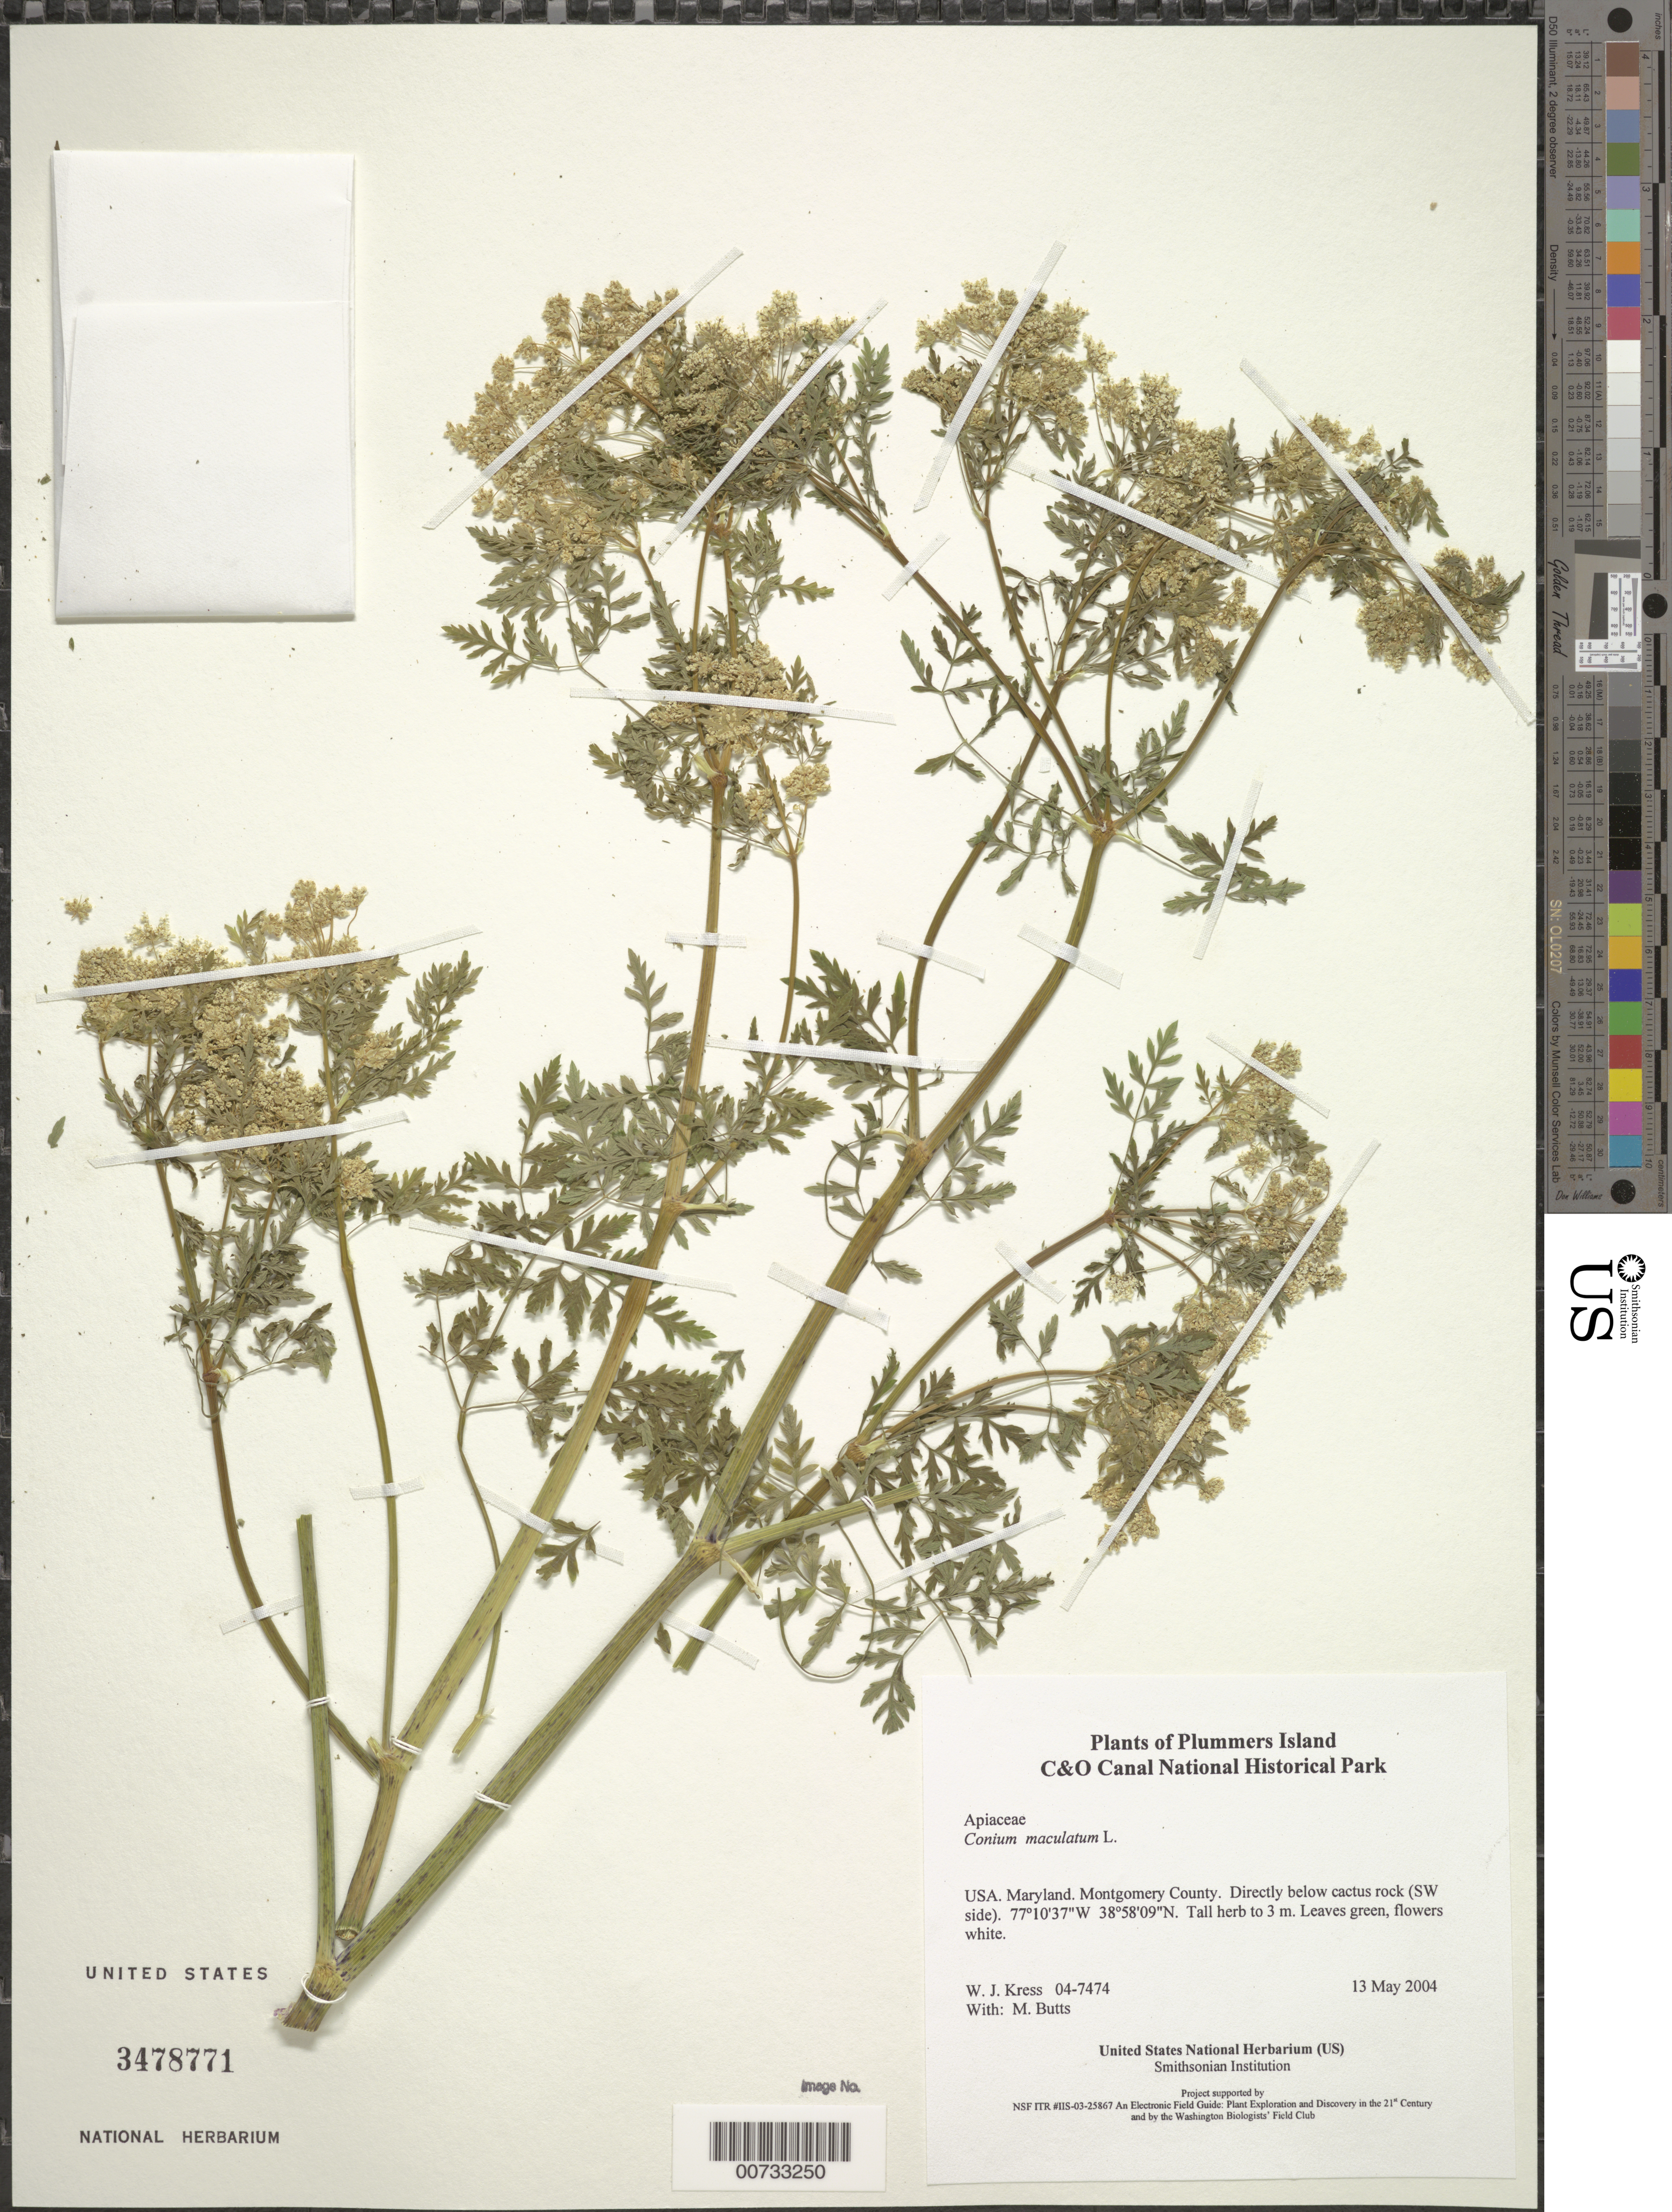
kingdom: Plantae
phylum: Tracheophyta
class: Magnoliopsida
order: Apiales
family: Apiaceae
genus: Conium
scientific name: Conium maculatum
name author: L.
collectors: W. J. Kress & M. B. Butts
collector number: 04-7474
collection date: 2004-05-13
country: United States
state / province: Maryland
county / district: Montgomery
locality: Chesapeake and Ohio Canal National Historical Park, Plummers Island, directly below cactus rock (SW side)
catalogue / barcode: US 3478771